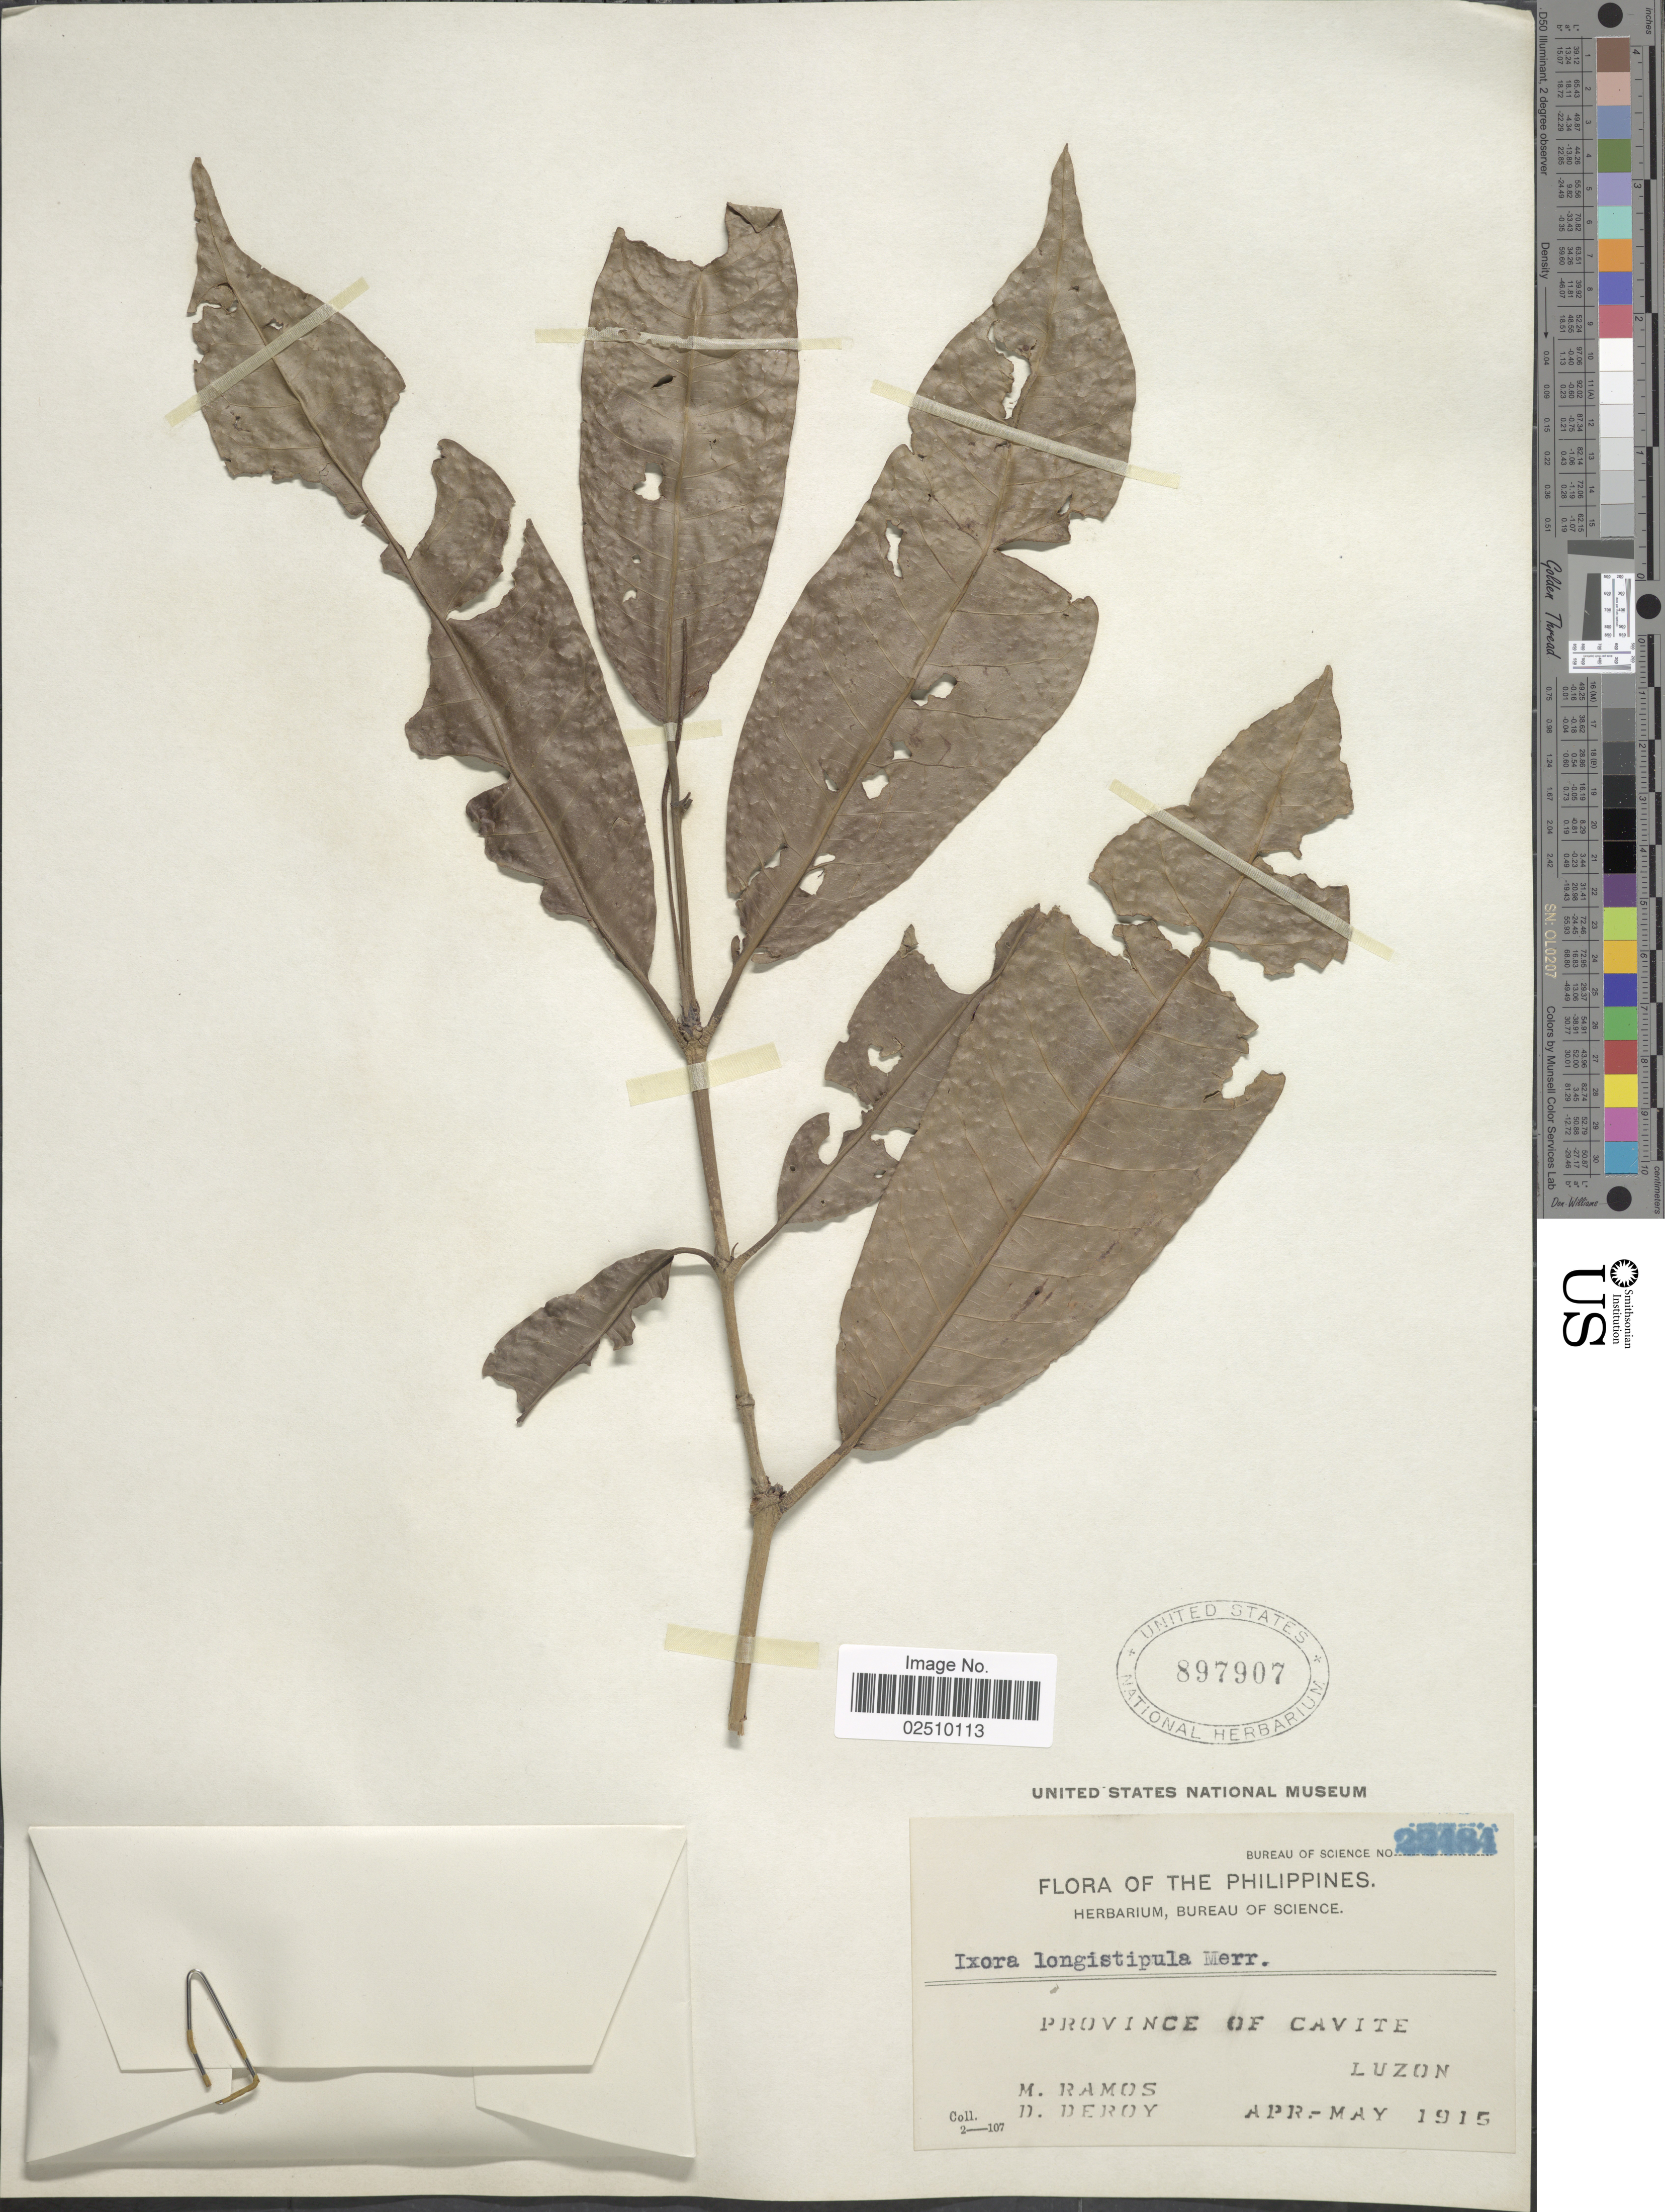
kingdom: Plantae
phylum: Tracheophyta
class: Magnoliopsida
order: Gentianales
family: Rubiaceae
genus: Ixora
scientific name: Ixora longistipula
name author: Merr.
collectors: M. Ramos & D. Deroy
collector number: Bureau of Science 22484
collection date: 1915-04/1915-05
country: Philippines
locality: Province of Cavite, Luzon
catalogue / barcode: US 897907